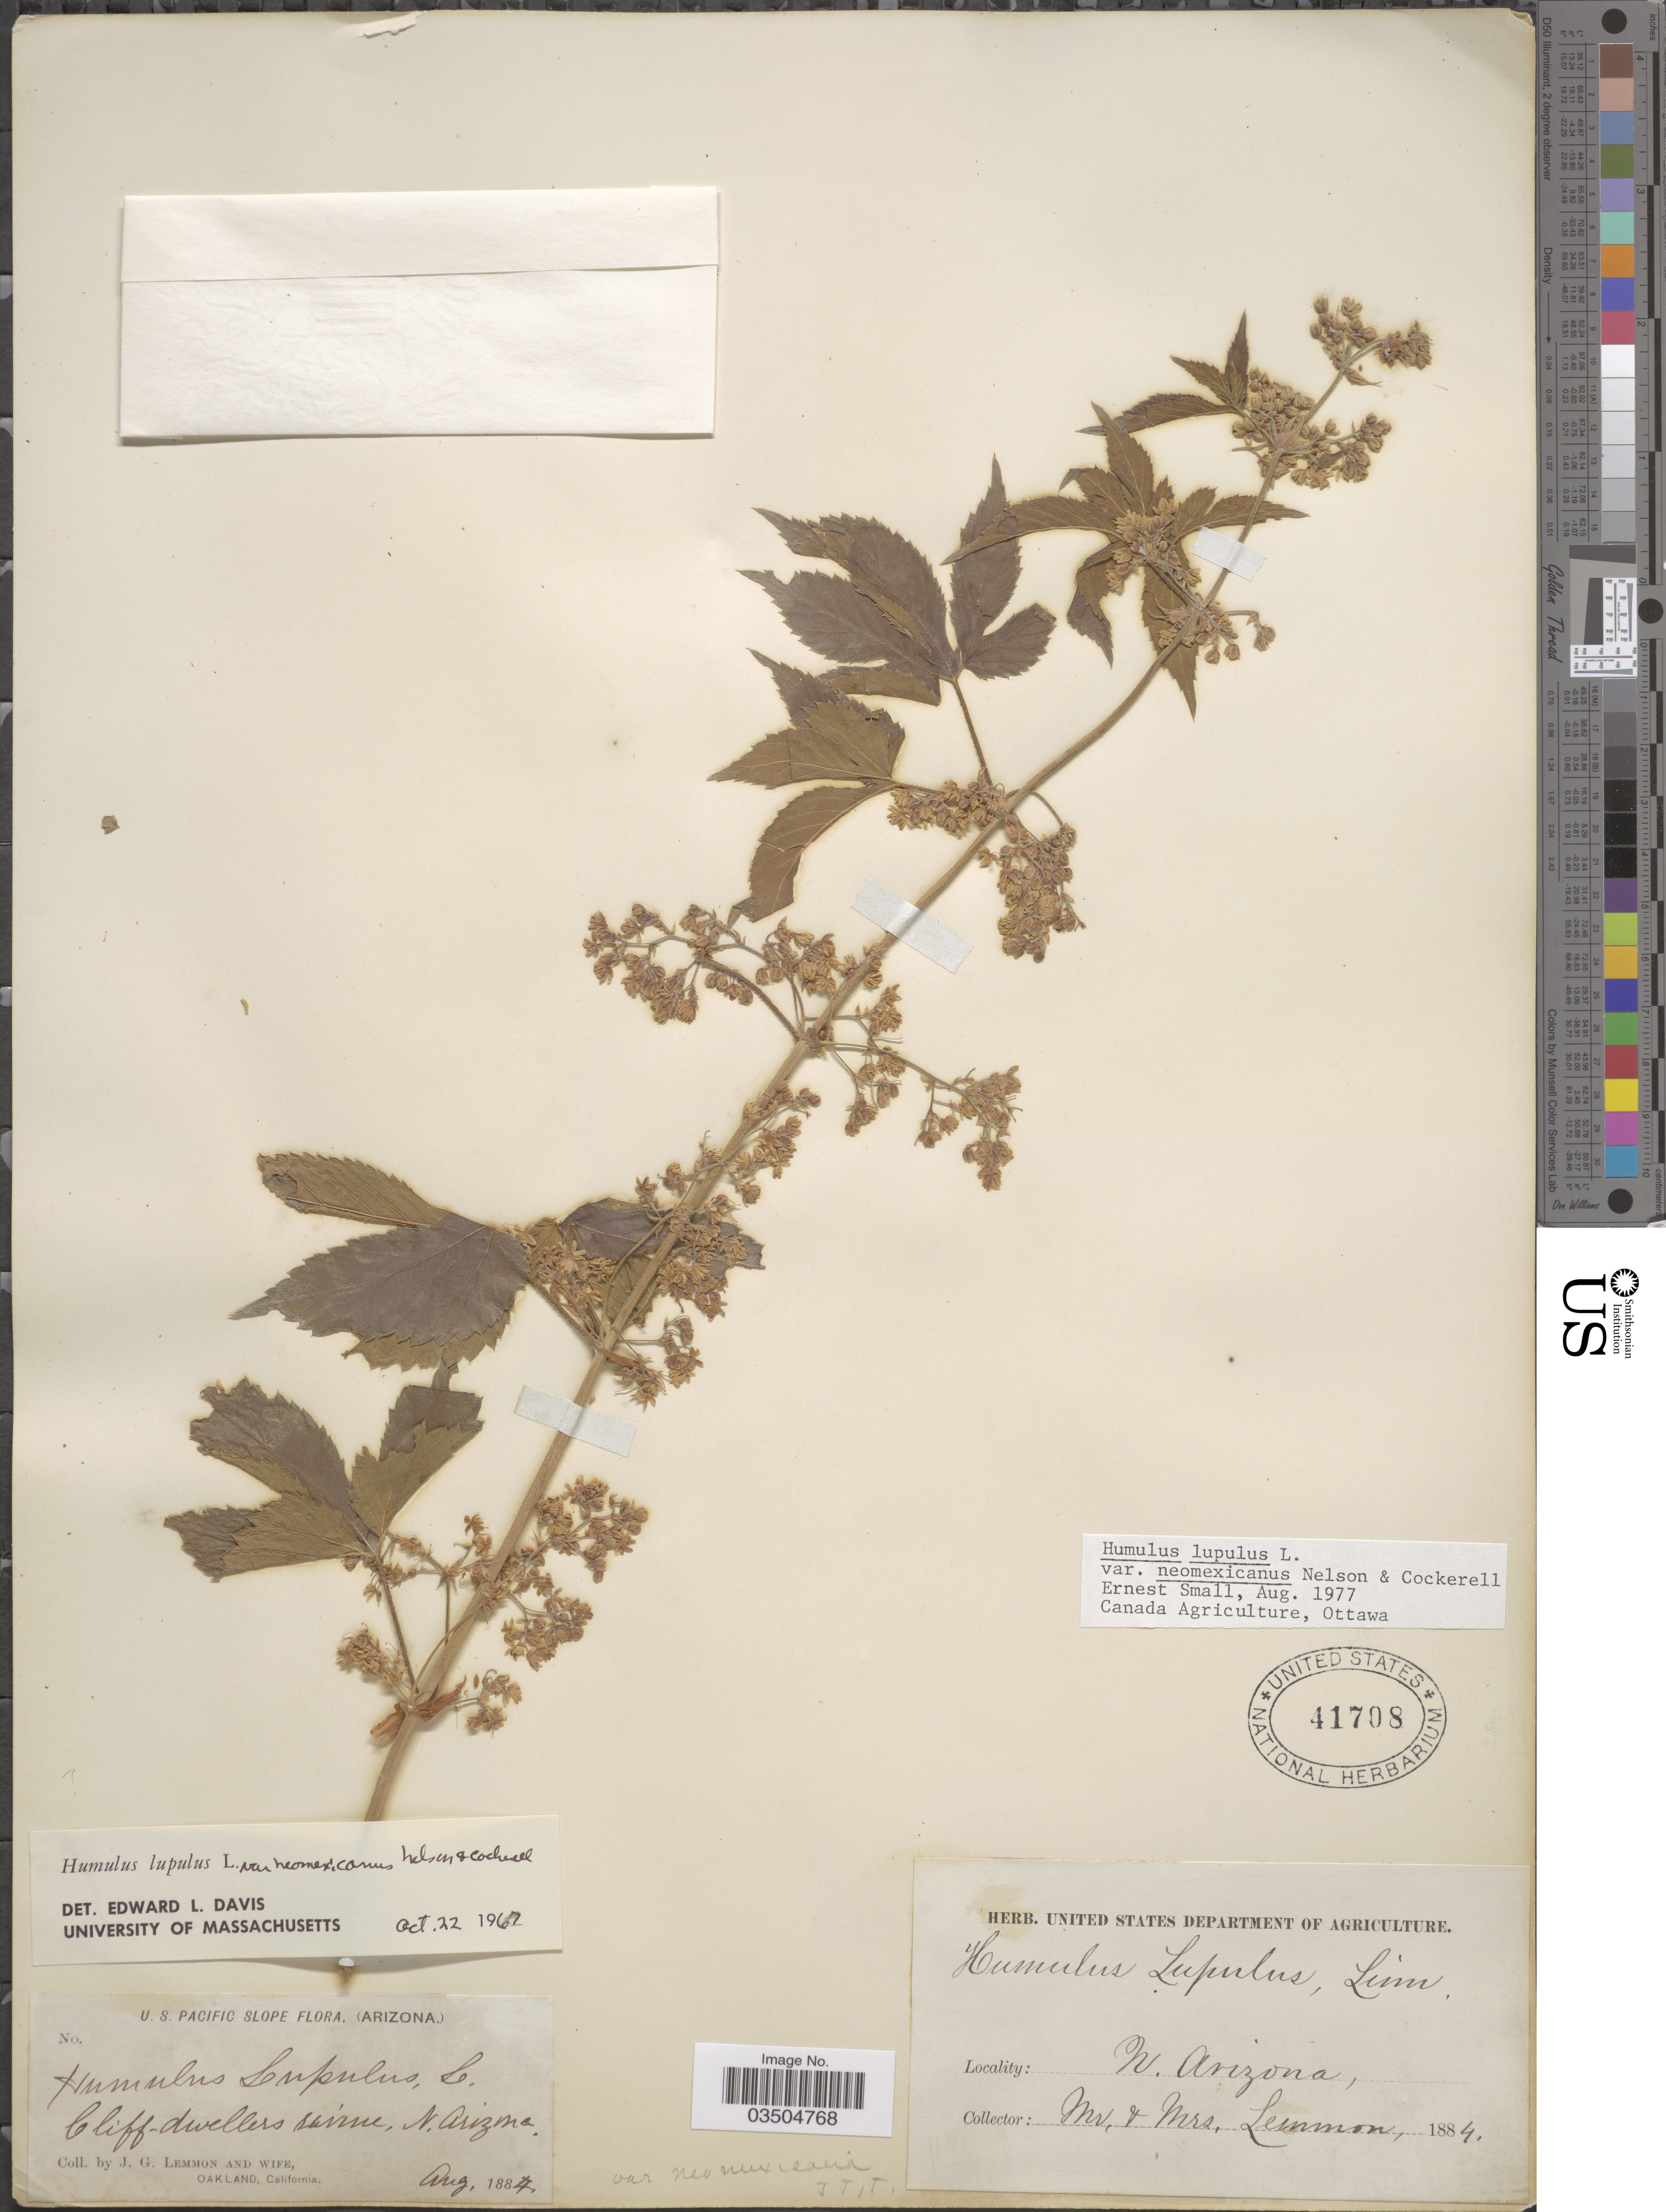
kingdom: Plantae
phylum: Tracheophyta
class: Magnoliopsida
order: Rosales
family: Cannabaceae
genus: Humulus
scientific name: Humulus neomexicanus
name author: (A. Nelson & Cockerell) Rydb.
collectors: J. Lemmon & Mrs. J. G. Lemmon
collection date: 1884-08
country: United States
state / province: Arizona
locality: U.S. Pacific Slope. Cliff-dwellers ravine, N. Arizona.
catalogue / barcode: US 41708